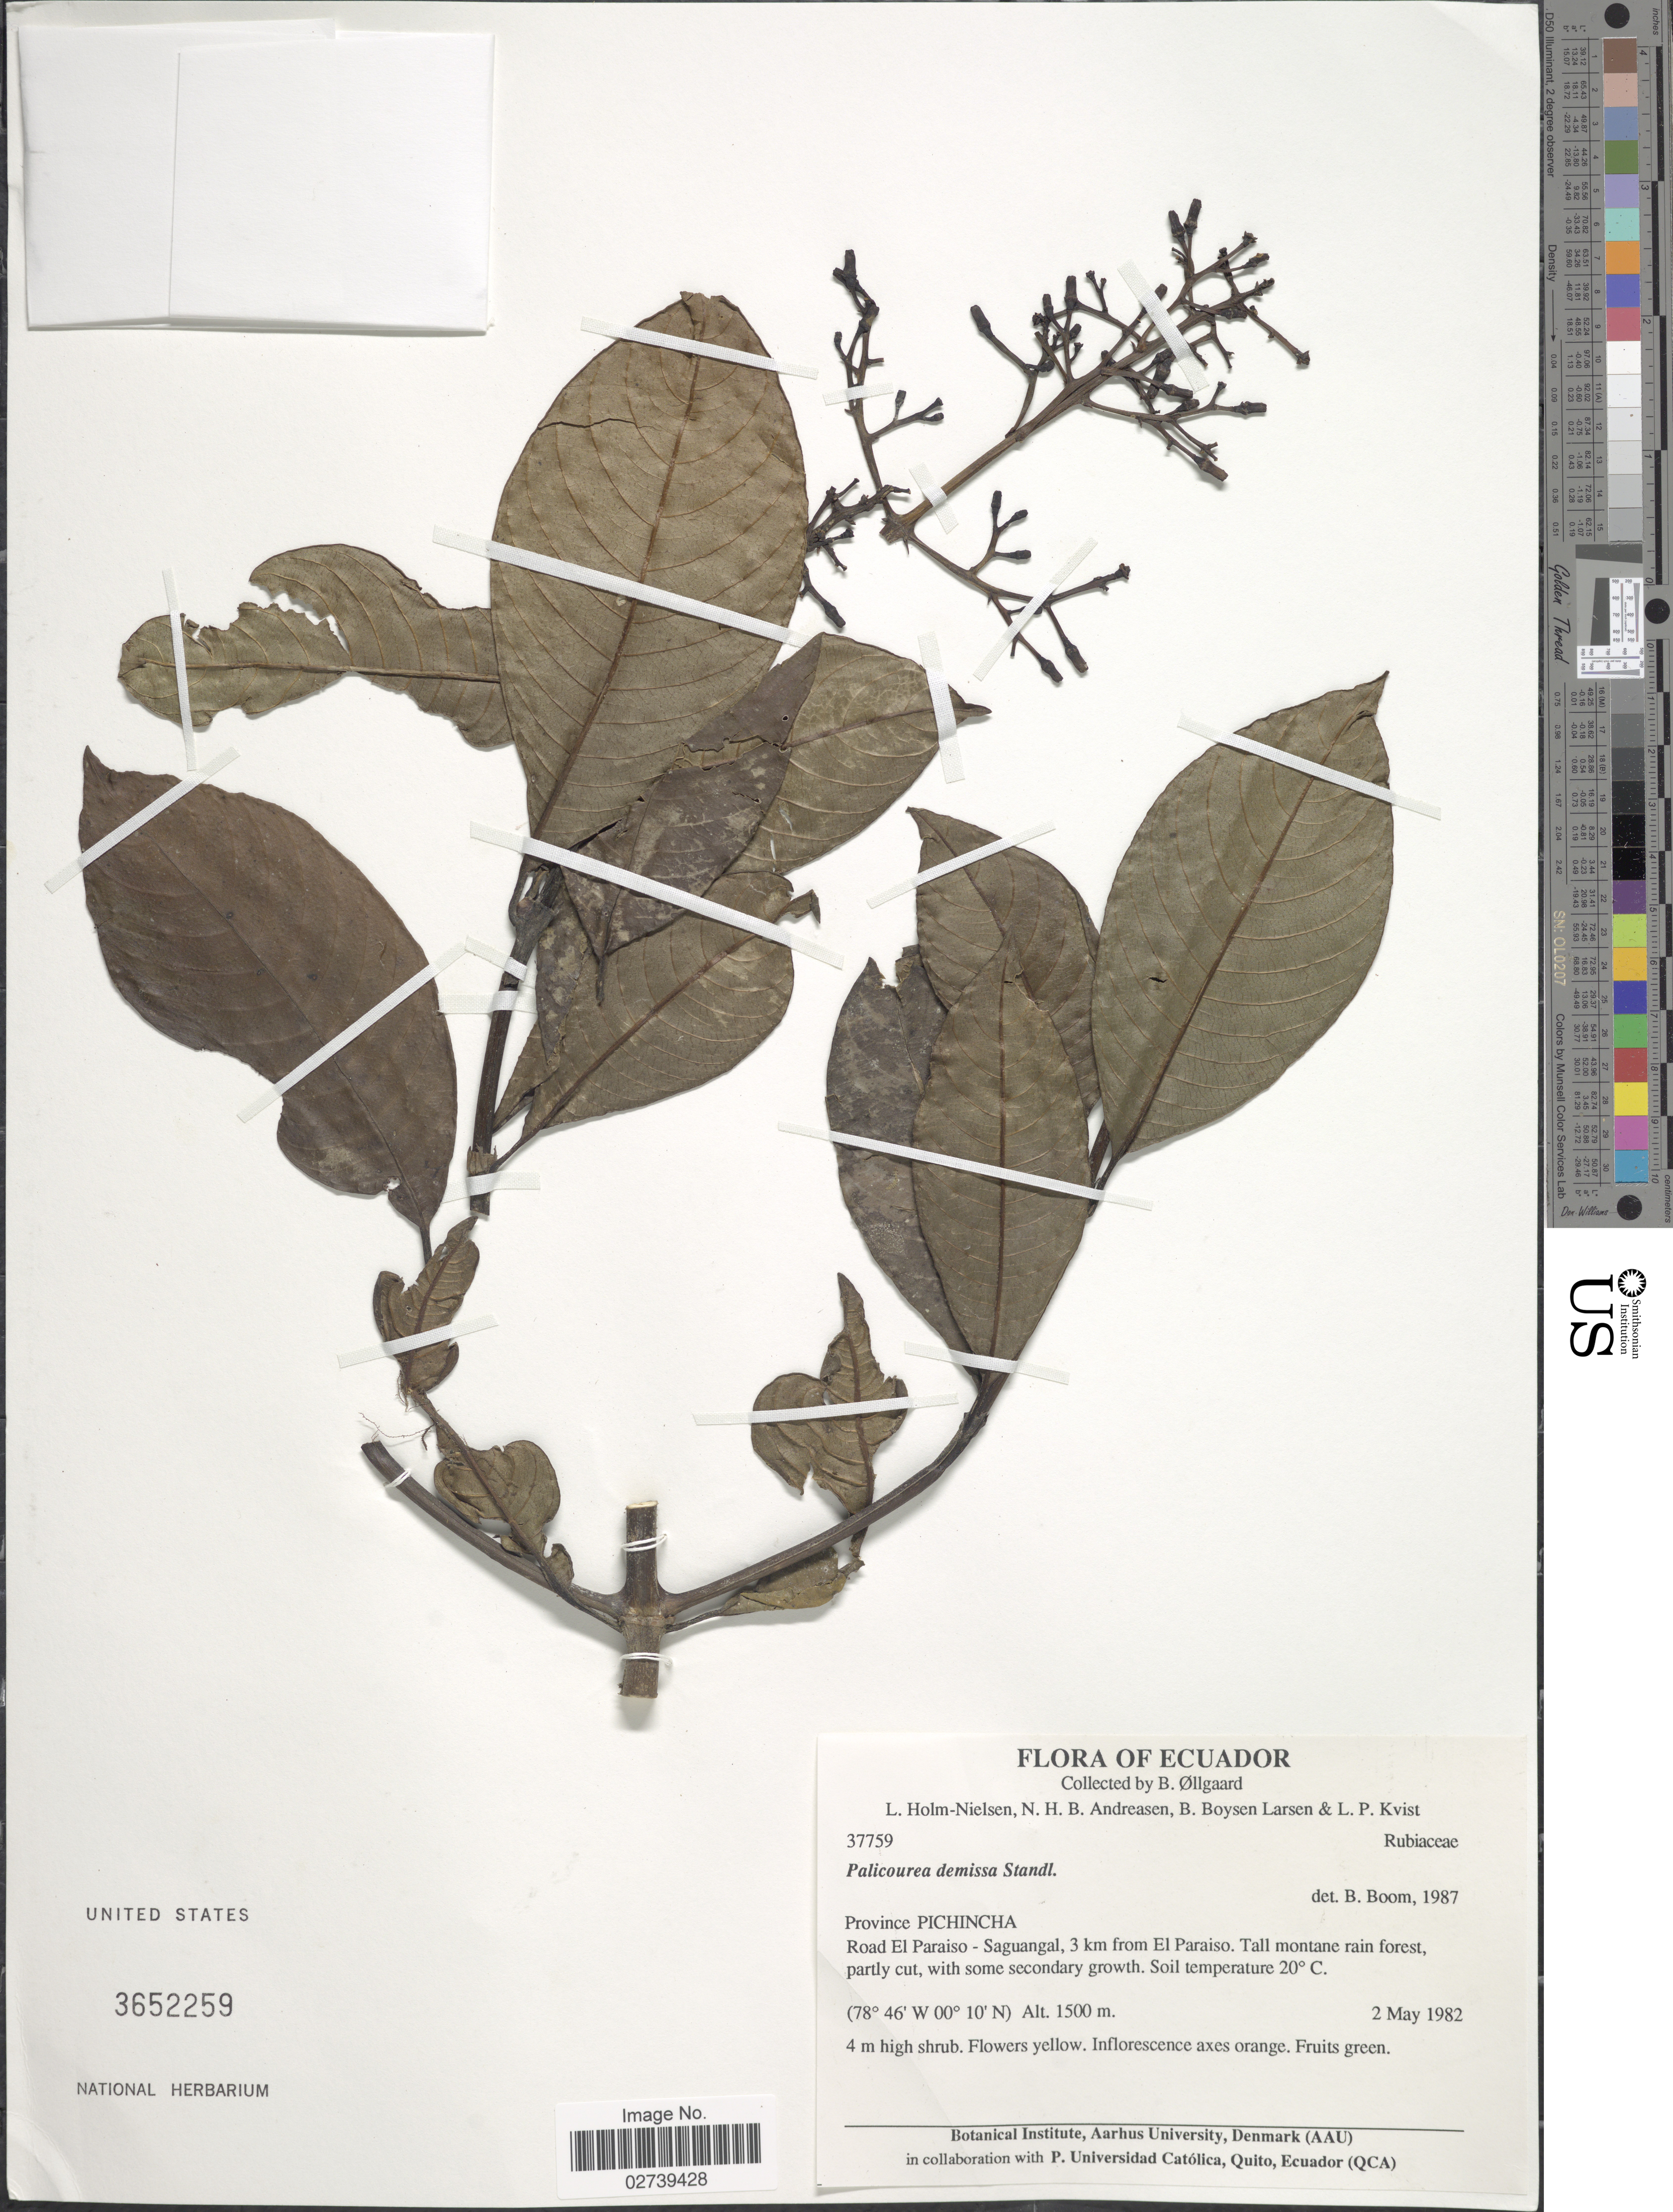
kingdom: Plantae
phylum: Tracheophyta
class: Magnoliopsida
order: Gentianales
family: Rubiaceae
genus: Palicourea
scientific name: Palicourea demissa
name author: Standl.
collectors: B. Øllgaard, L. Holm-Nielsen, N. Andreasen, B. Boysen Larsen & L. P. Kvist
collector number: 37759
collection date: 1982-05-02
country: Ecuador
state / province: Pichincha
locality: Road El Paraiso-Saguangal, 3 km from El Paraiso.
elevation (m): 1500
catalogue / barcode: US 3652259